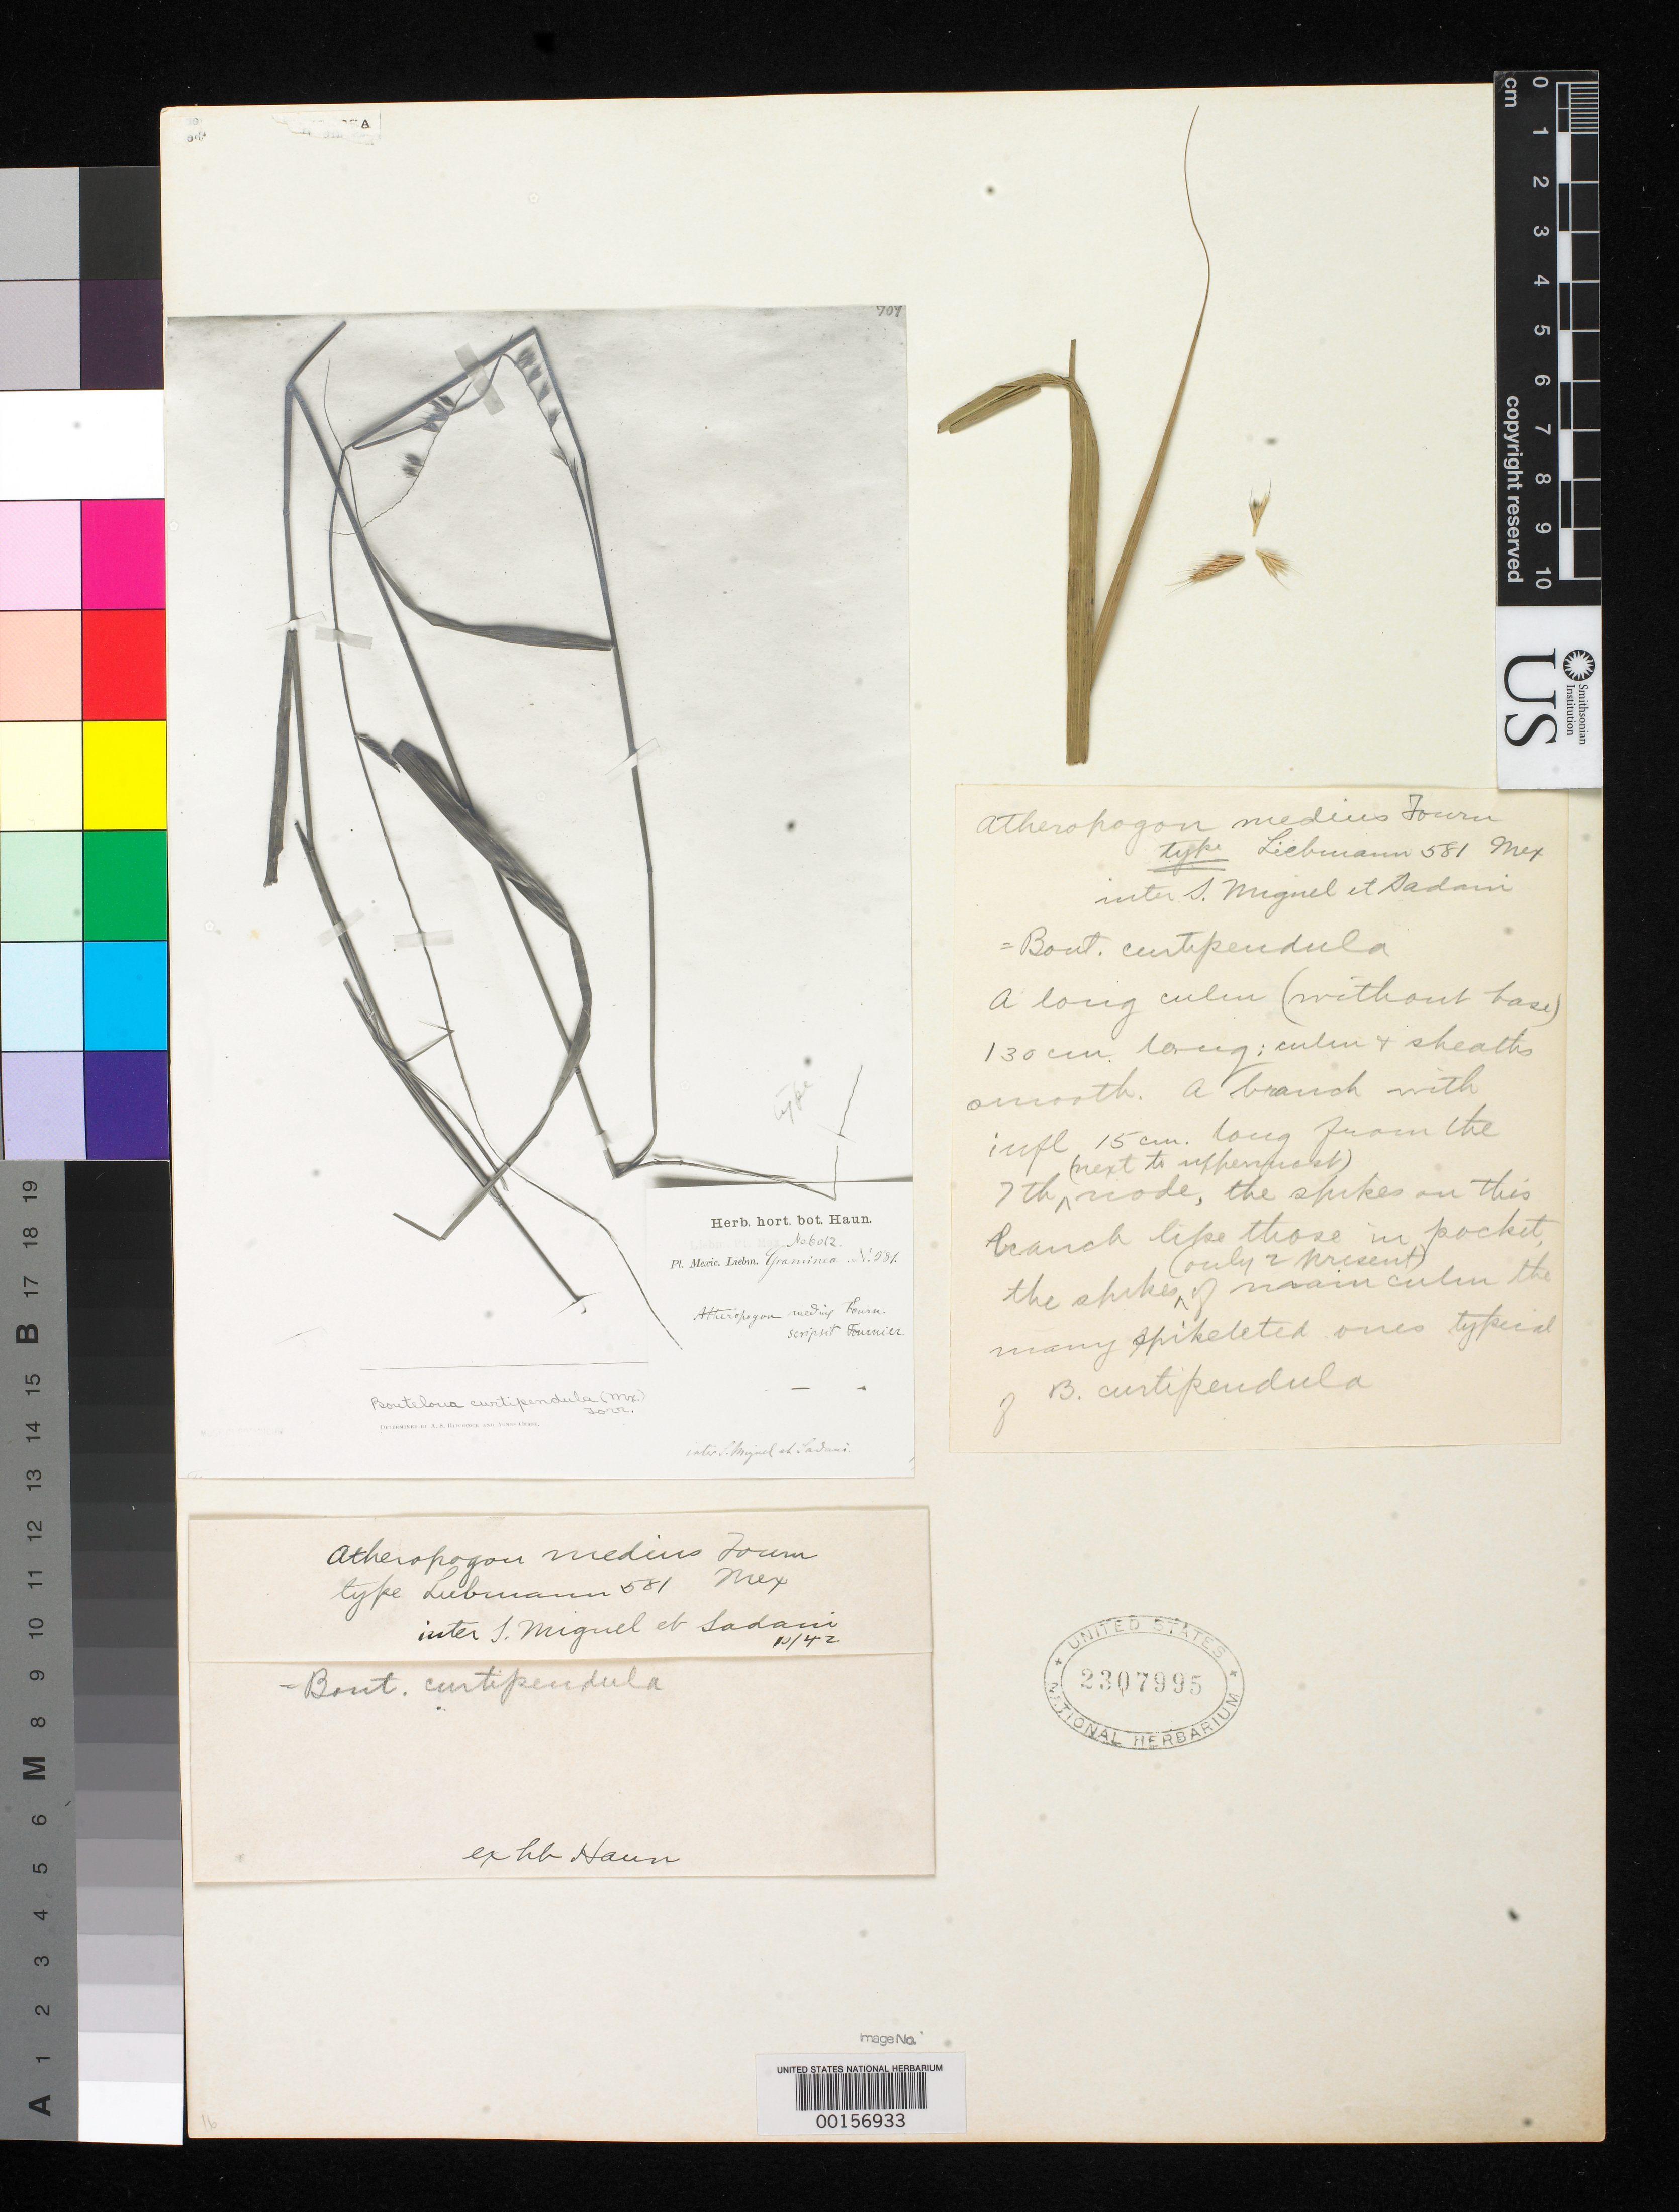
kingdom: Plantae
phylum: Tracheophyta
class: Liliopsida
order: Poales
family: Poaceae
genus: Atheropogon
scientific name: Atheropogon medius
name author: E. Fourn.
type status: Type Fragment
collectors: F. M. Liebmann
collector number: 581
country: Mexico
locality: Inter S. Miguel et Sadani.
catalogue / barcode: US 2307995